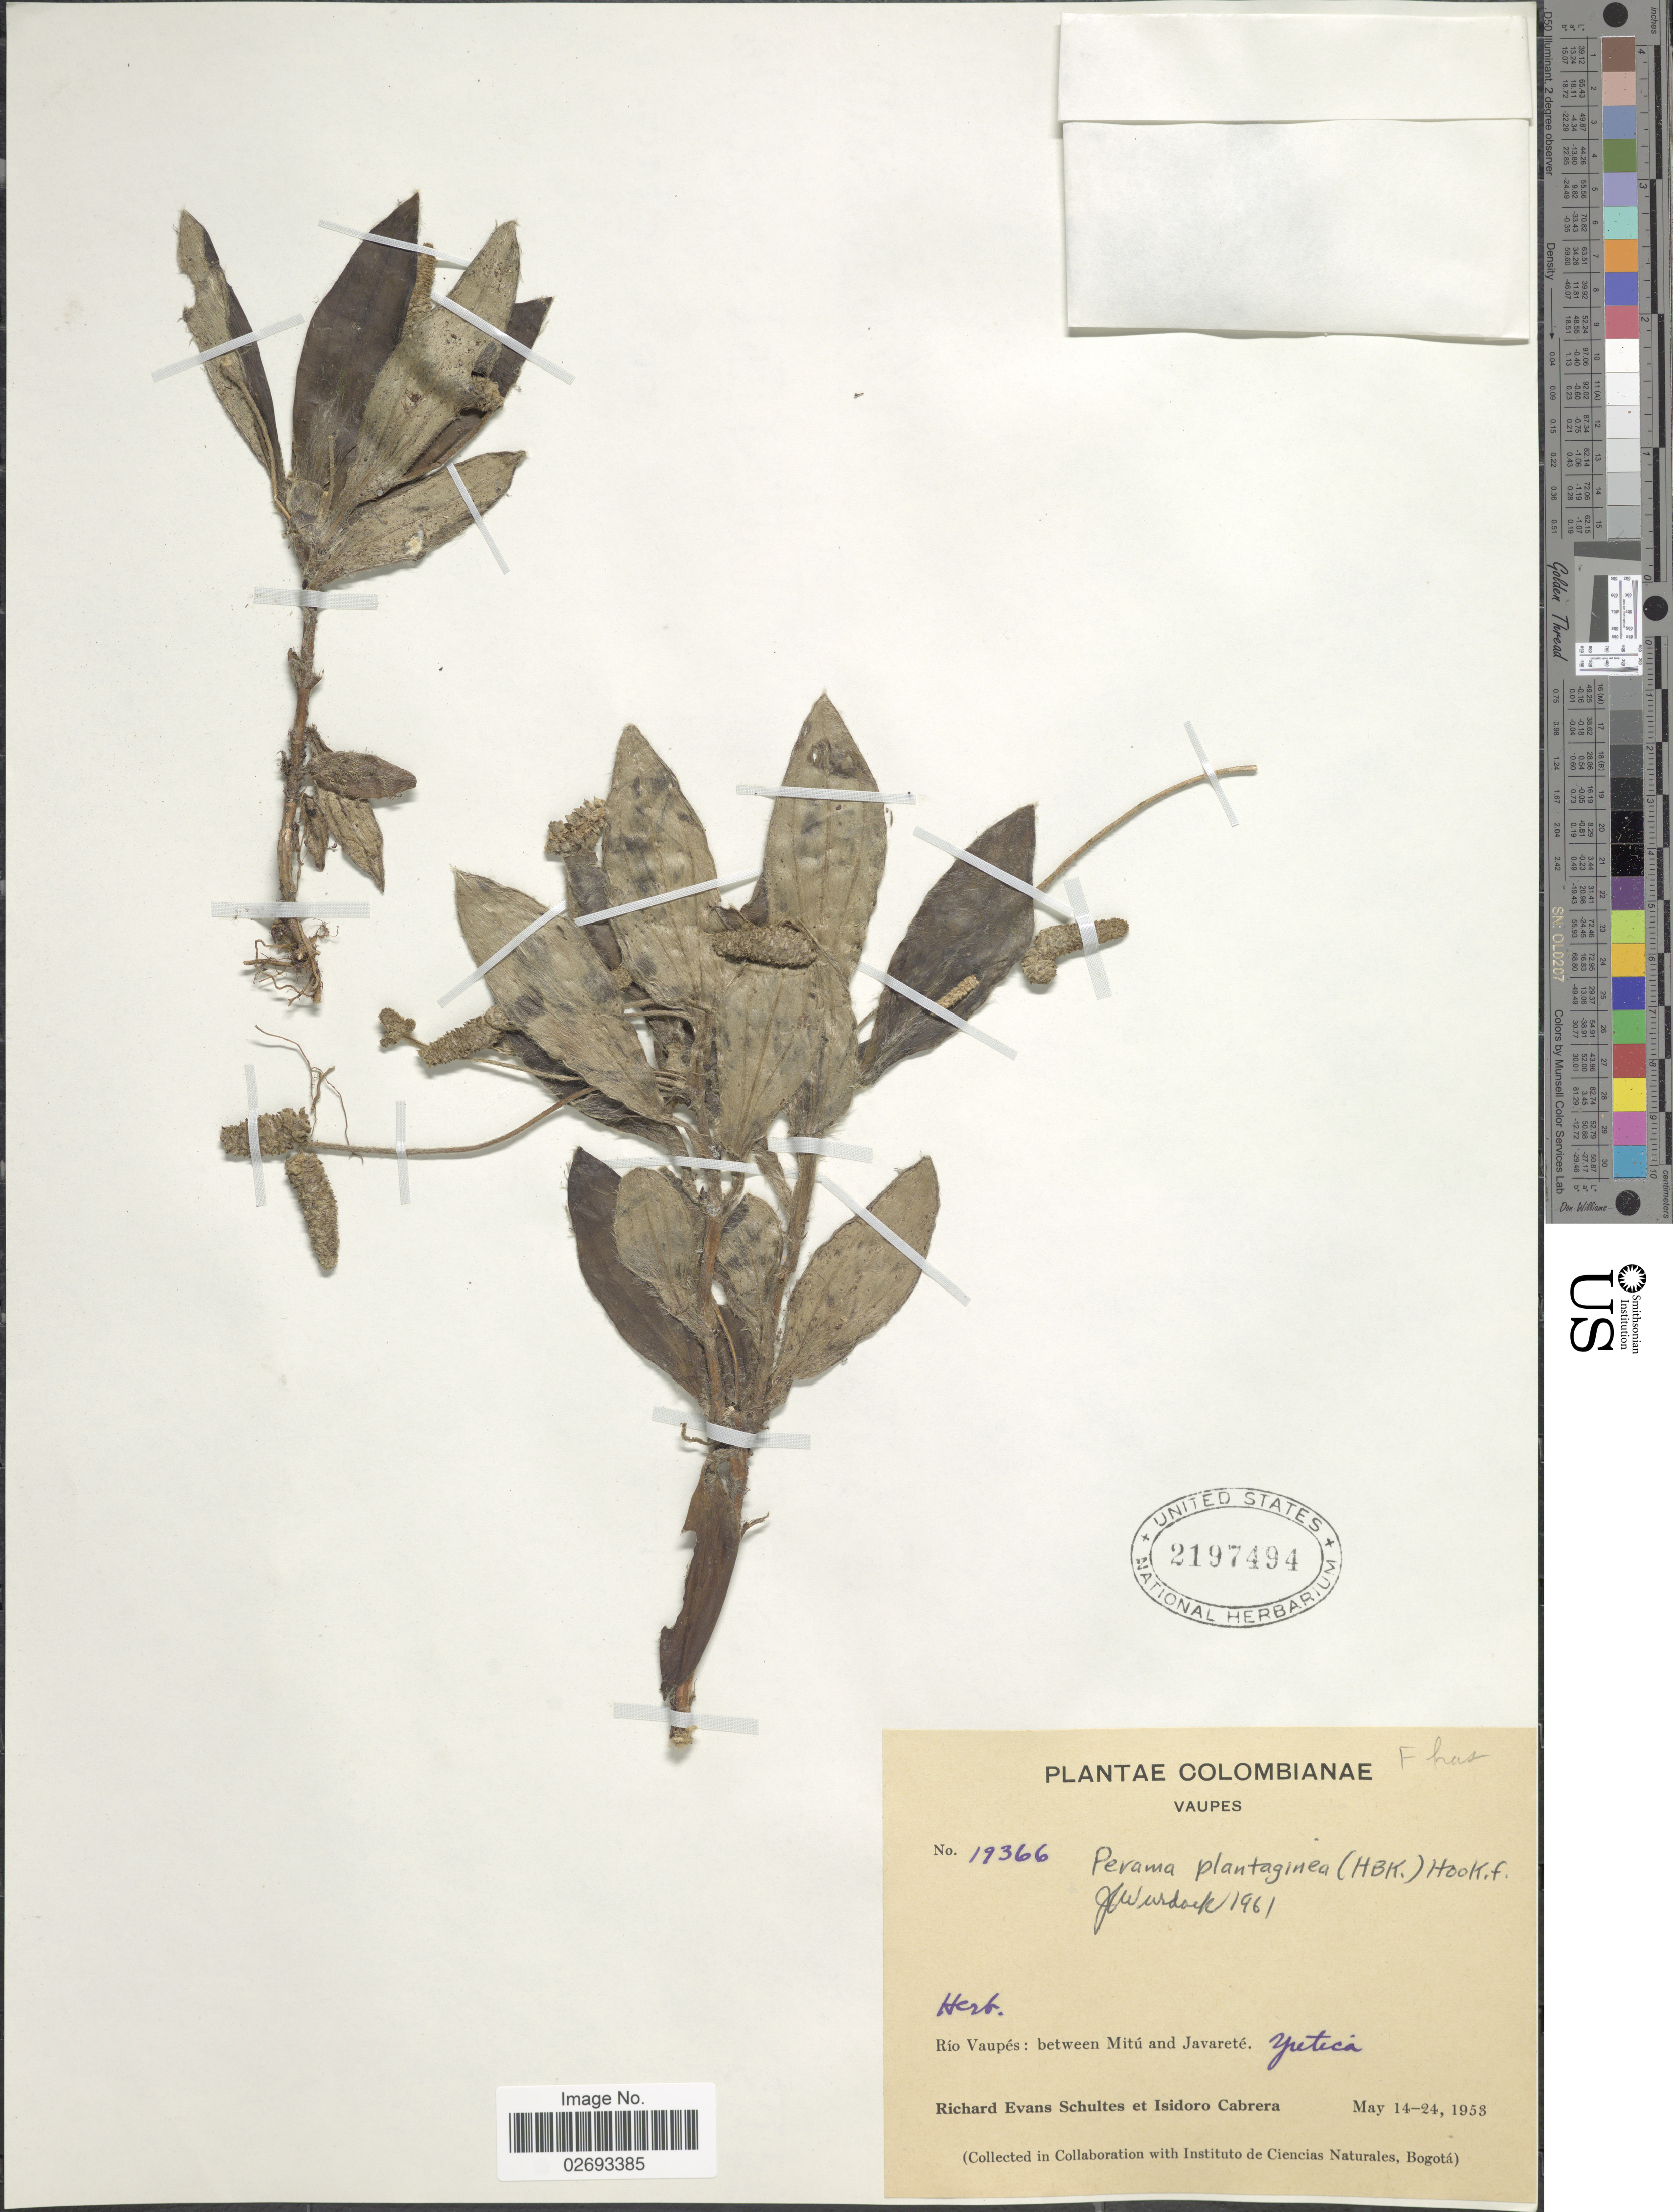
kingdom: Plantae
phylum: Tracheophyta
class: Magnoliopsida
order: Gentianales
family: Rubiaceae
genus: Perama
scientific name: Perama plantaginea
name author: (Kunth) Hook. f.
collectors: R. E. Schultes & I. Cabrera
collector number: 19366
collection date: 1953-05-14/1953-05-24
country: Colombia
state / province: Vaupés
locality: Rio Vaupes: between Mitu and Javarete. Yutica.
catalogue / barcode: US 2197494